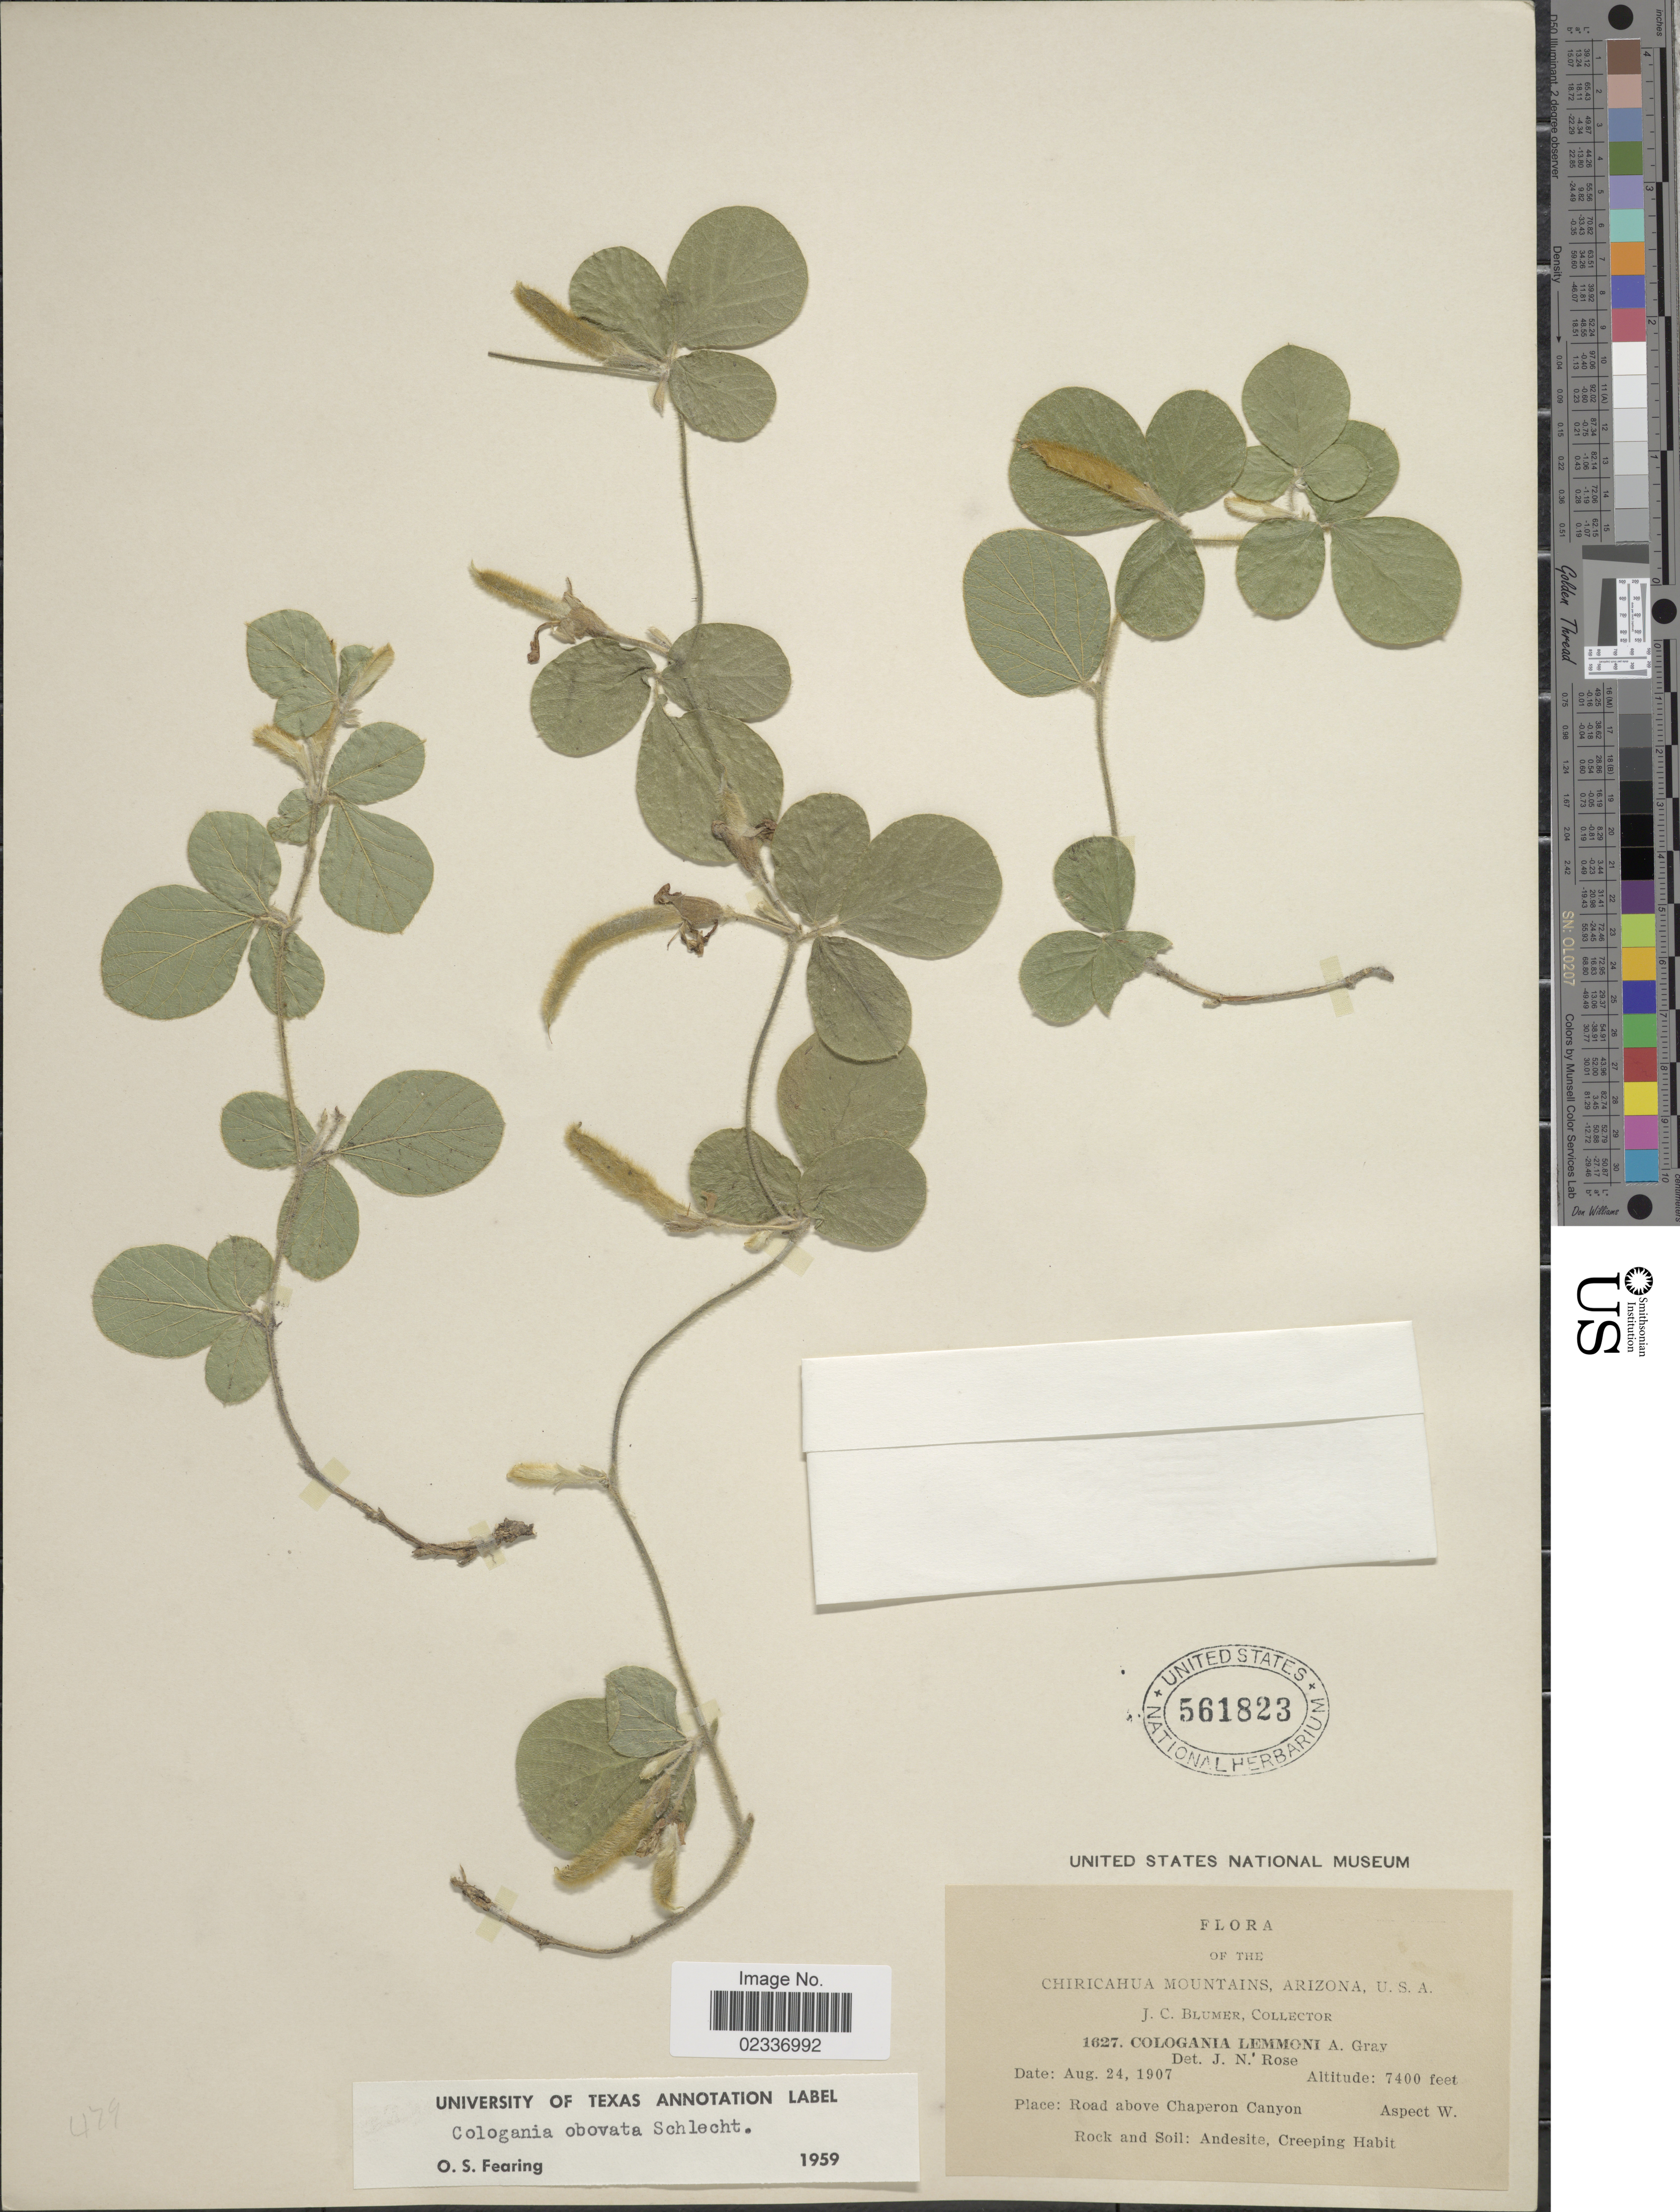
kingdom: Plantae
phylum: Tracheophyta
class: Magnoliopsida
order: Fabales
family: Fabaceae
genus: Cologania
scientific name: Cologania obovata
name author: Schltdl.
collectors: J. C. Blumer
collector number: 1627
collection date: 1907-08-24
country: United States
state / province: Arizona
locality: Chiricahua Mountains. Road above Chaperon Canyon, Aspect W.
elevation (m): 2256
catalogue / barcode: US 561823